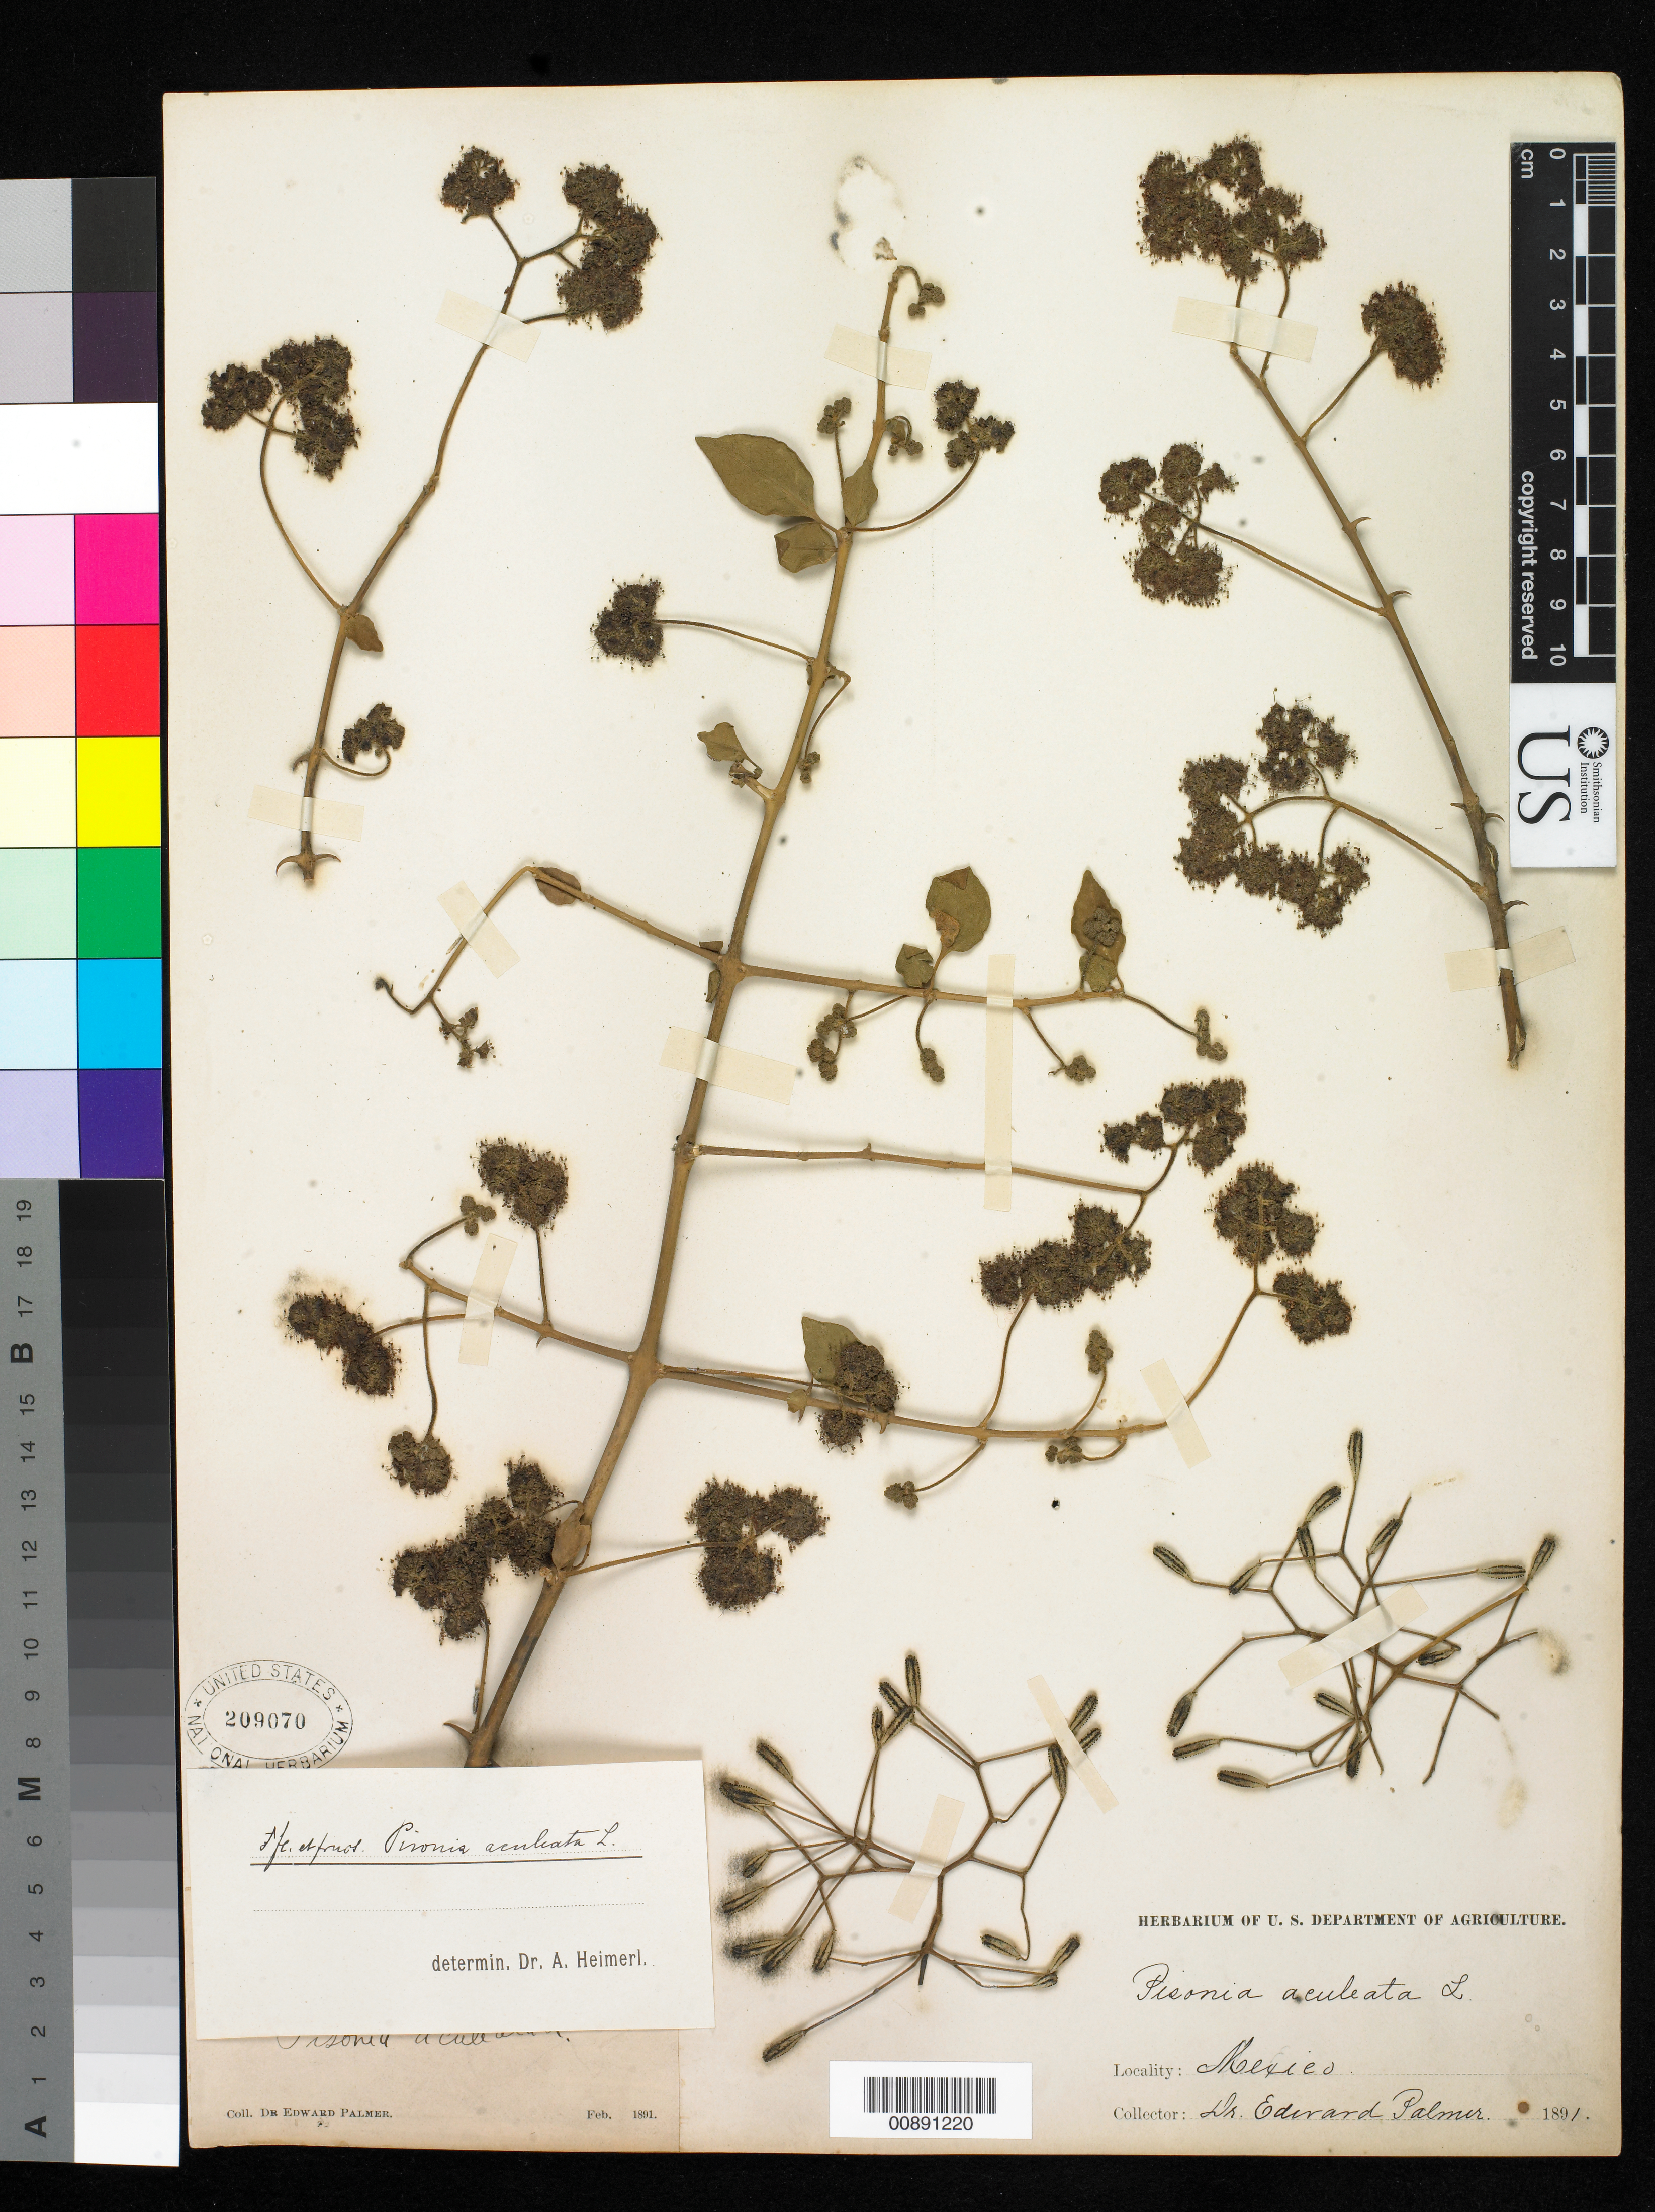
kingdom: Plantae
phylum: Tracheophyta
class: Magnoliopsida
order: Caryophyllales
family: Nyctaginaceae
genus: Pisonia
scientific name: Pisonia aculeata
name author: L.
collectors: E. Palmer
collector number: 1114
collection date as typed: Feb 1891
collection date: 1891-02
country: Mexico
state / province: Colima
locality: Colima.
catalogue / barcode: US 209070